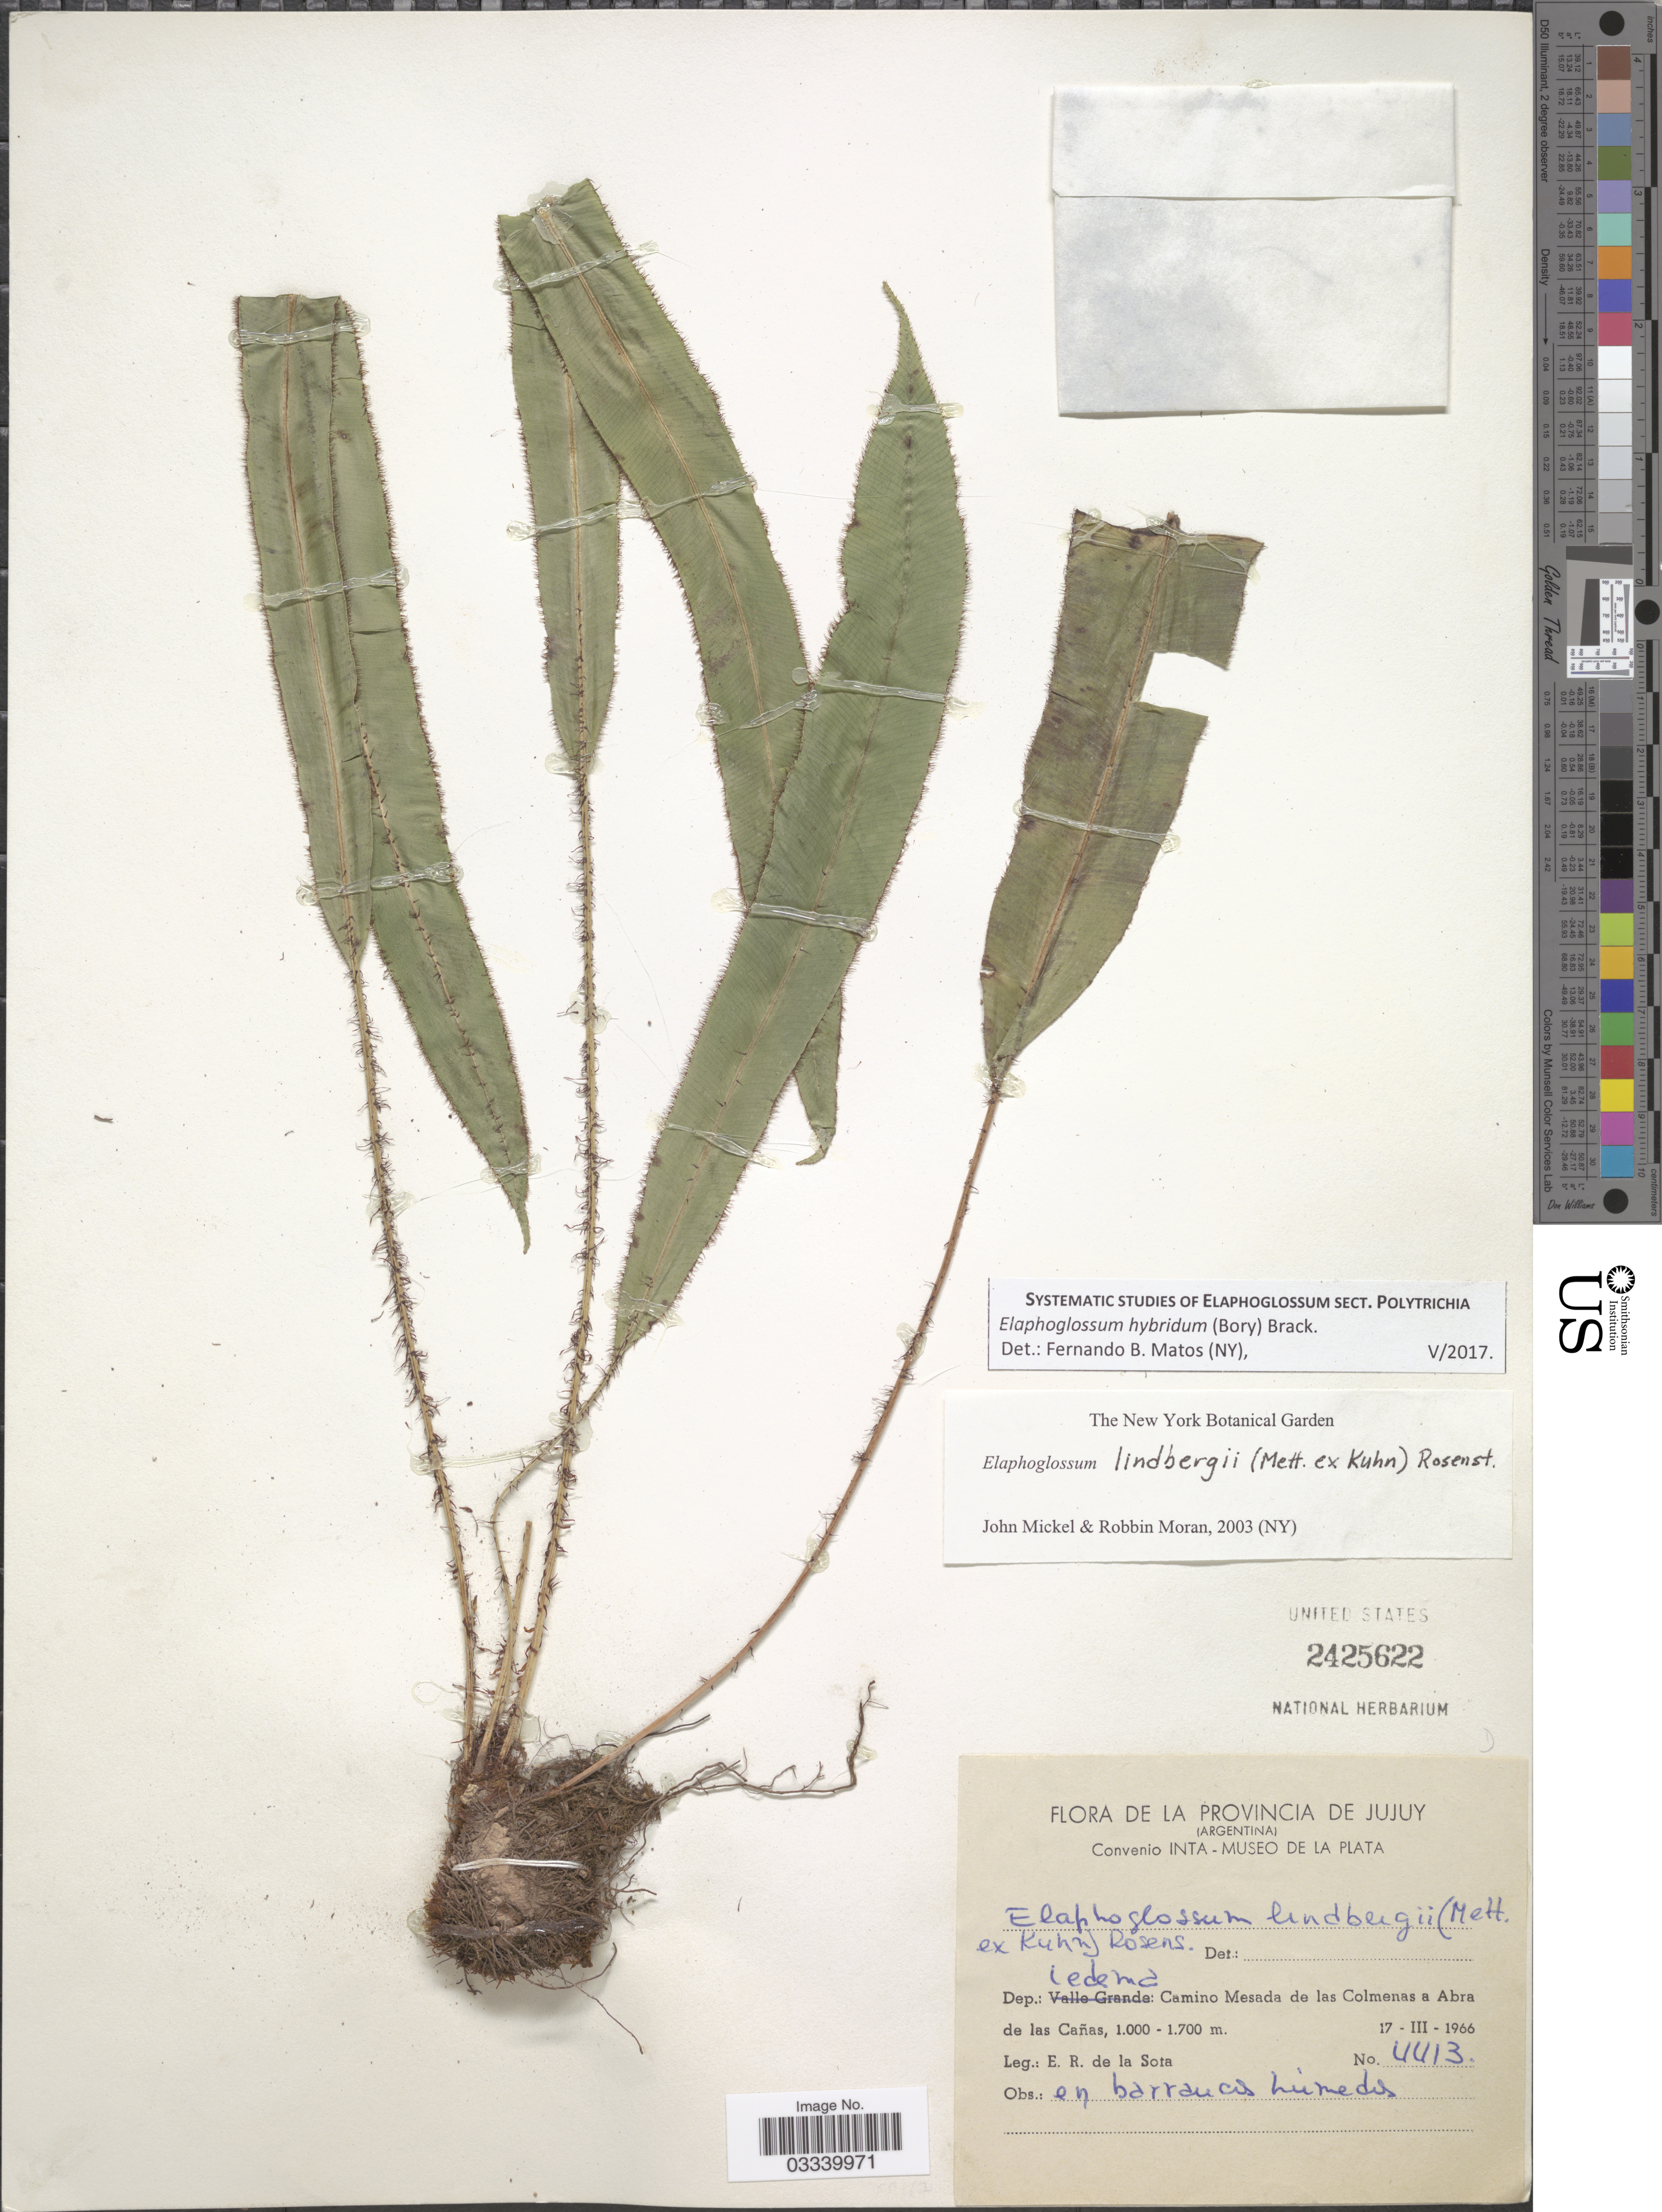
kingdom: Plantae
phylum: Tracheophyta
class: Polypodiopsida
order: Polypodiales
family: Dryopteridaceae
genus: Elaphoglossum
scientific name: Elaphoglossum hybridum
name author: (Bory) T. Moore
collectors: E. R. de la Sota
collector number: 4413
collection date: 1966-03-17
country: Argentina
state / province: Jujuy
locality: Ledema: Camino Meseda de las Colmenas a Abra de las Cañas.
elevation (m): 1000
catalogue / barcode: US 2425622